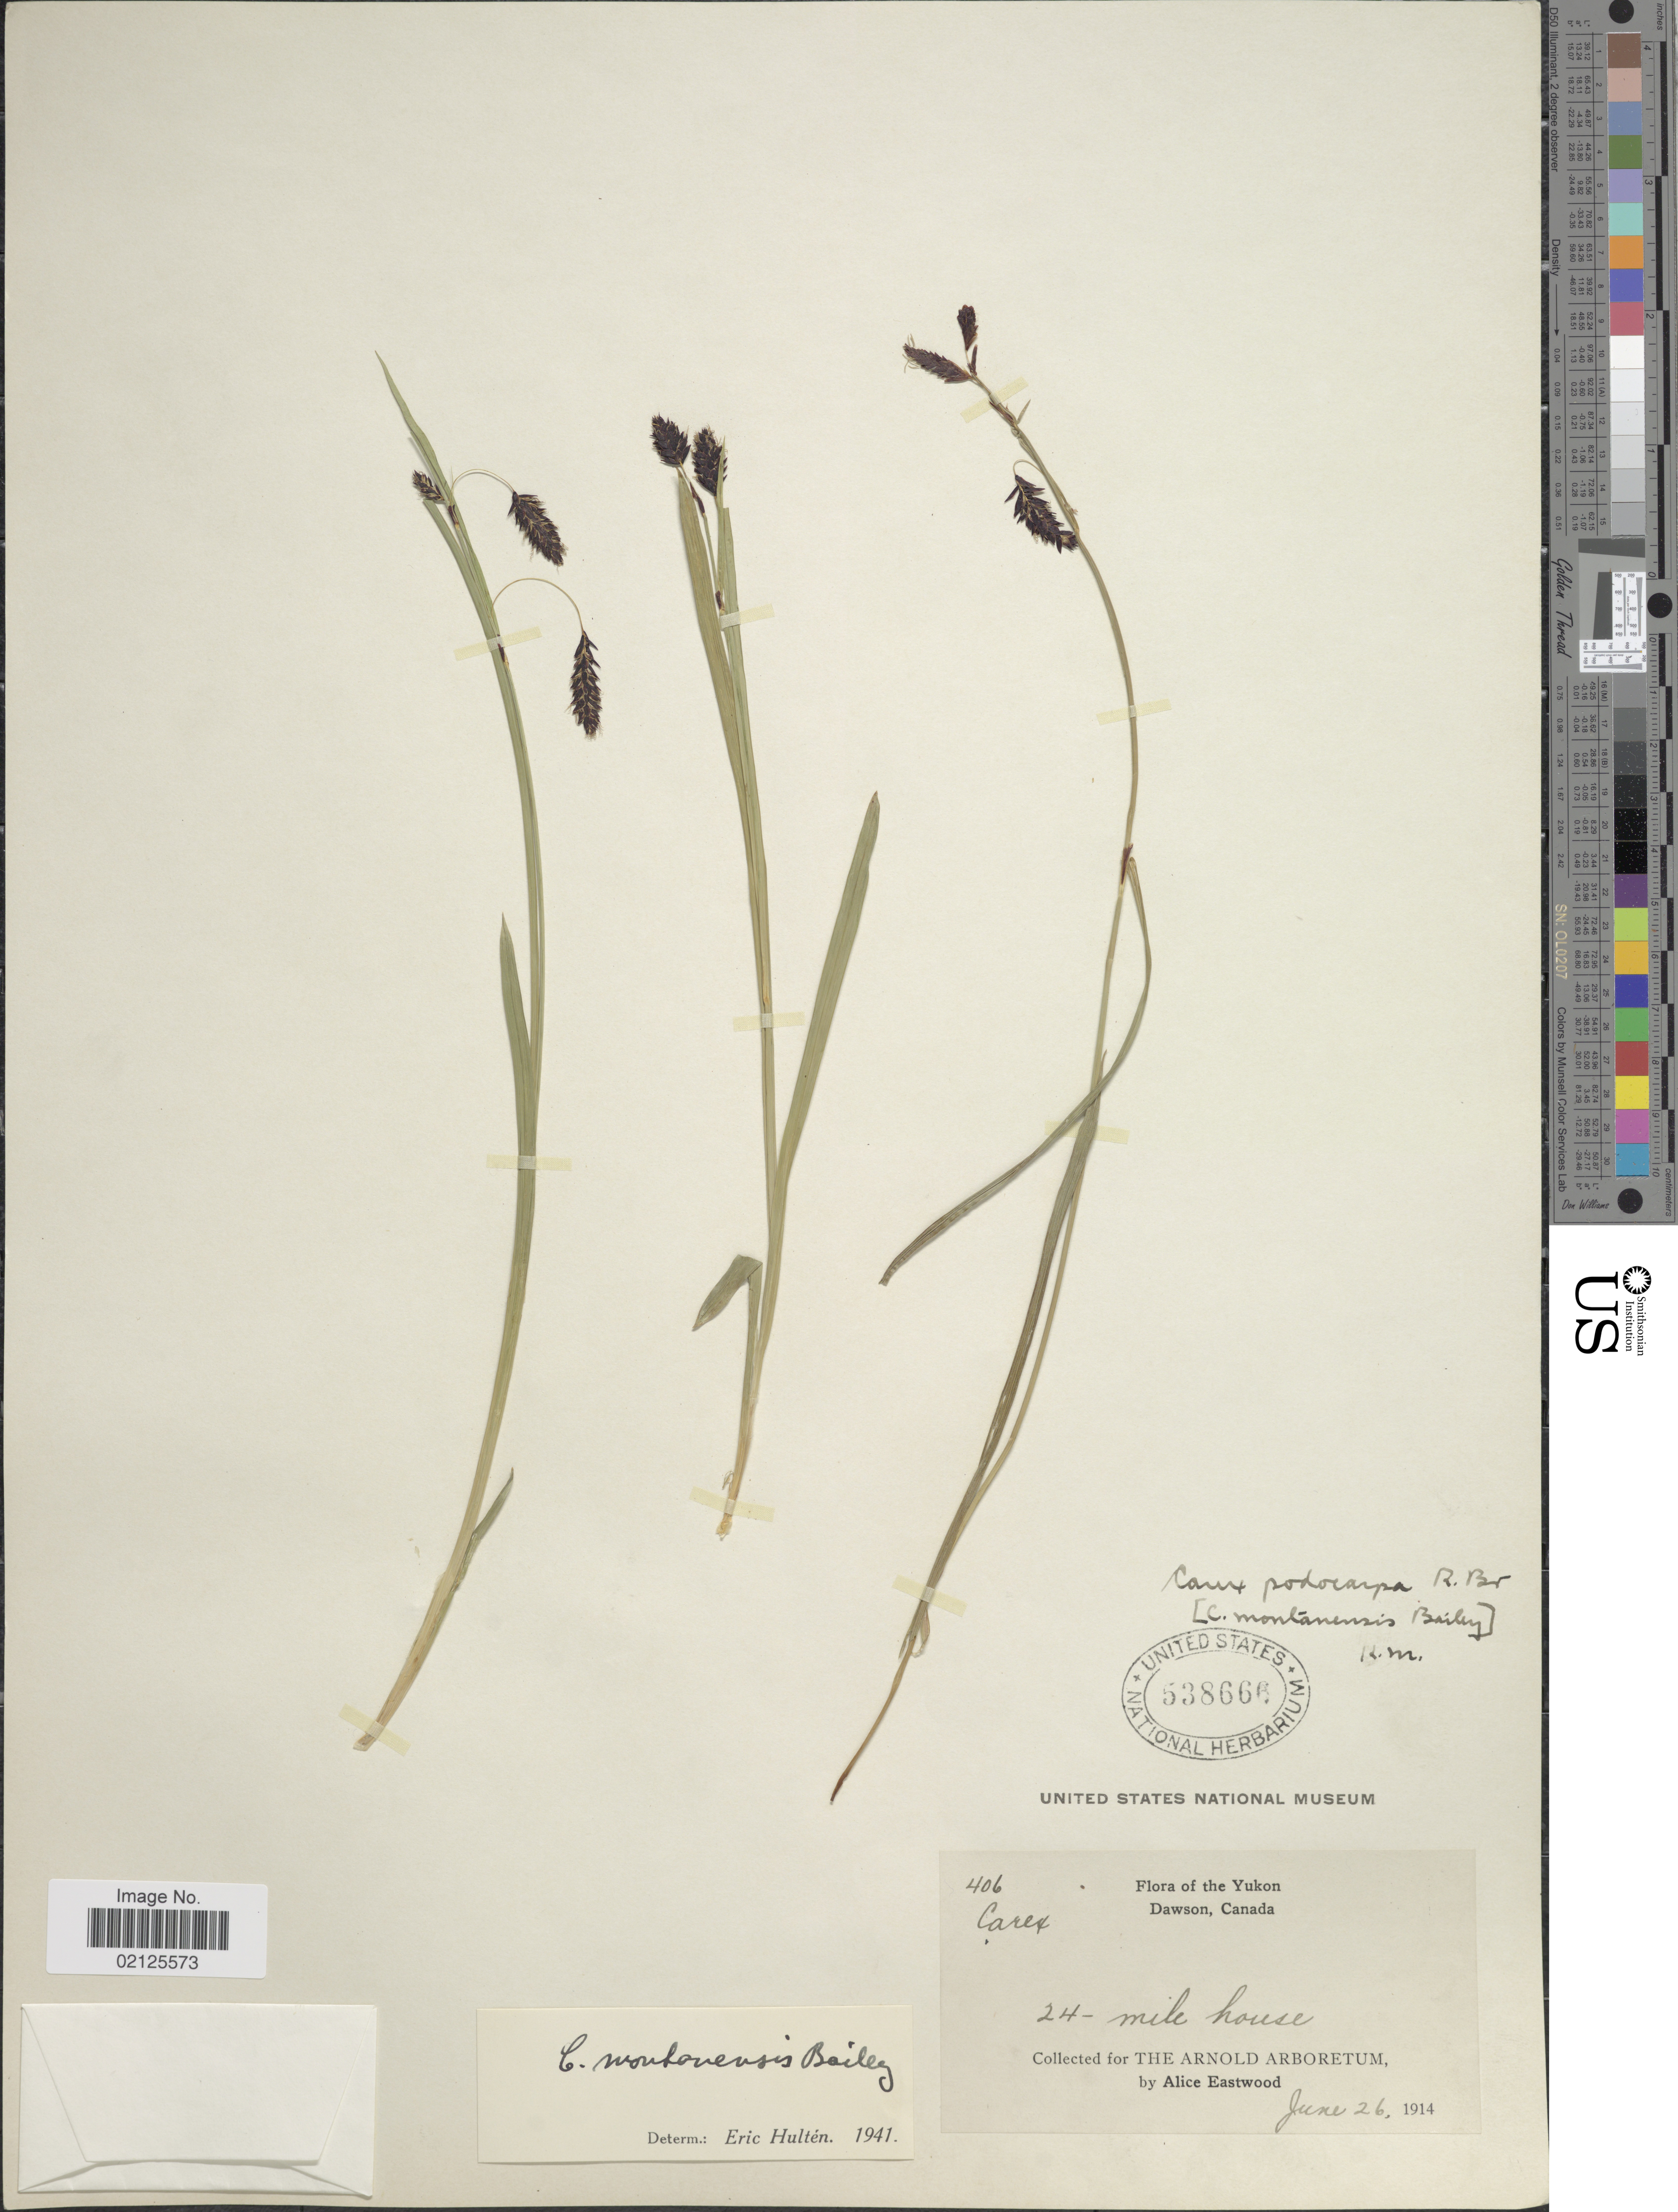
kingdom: Plantae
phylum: Tracheophyta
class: Liliopsida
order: Poales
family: Cyperaceae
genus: Carex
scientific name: Carex podocarpa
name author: R. Br.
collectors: A. Eastwood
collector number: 406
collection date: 1914-06-26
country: Canada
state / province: Yukon Territory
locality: Yukon Dawson, 24- mile house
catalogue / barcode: US 538666